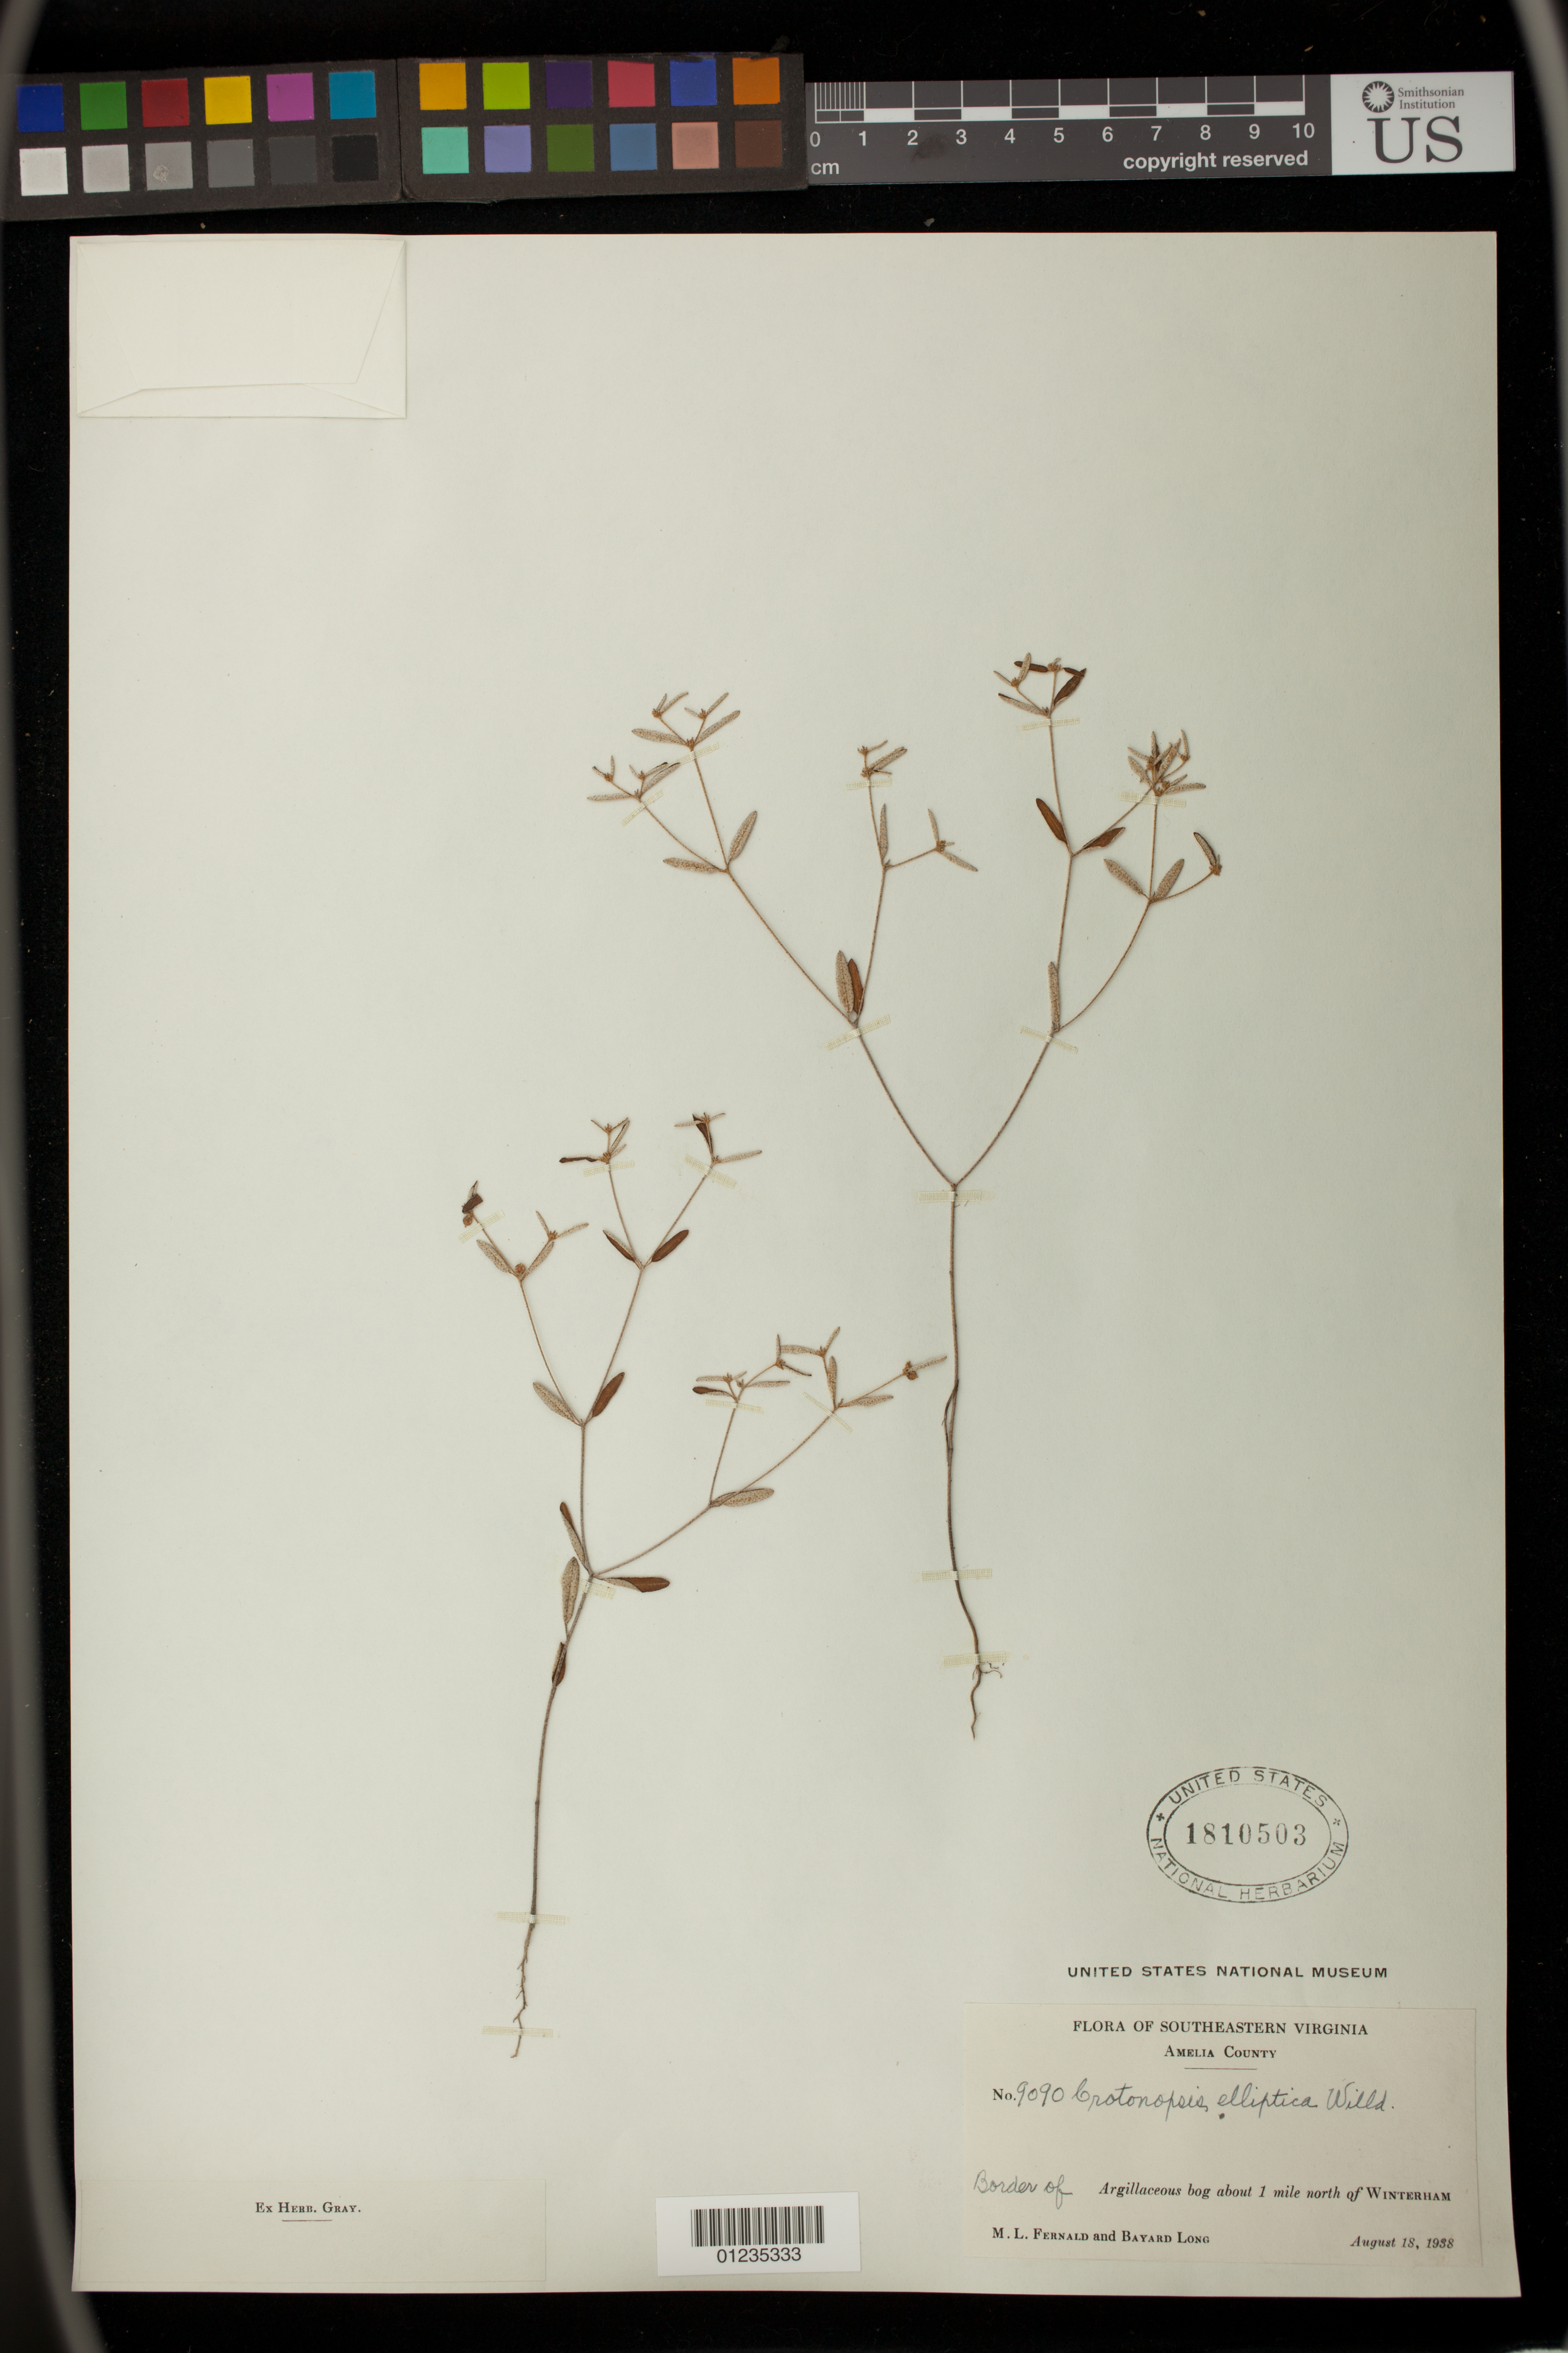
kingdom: Plantae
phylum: Tracheophyta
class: Magnoliopsida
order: Malpighiales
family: Euphorbiaceae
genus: Crotonopsis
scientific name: Crotonopsis elliptica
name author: Willd.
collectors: M. L. Fernald & B. Long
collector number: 9090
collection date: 1938-08-18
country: United States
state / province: Virginia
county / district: Amelia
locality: about 1 mile north of Winterham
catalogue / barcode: US 1810503